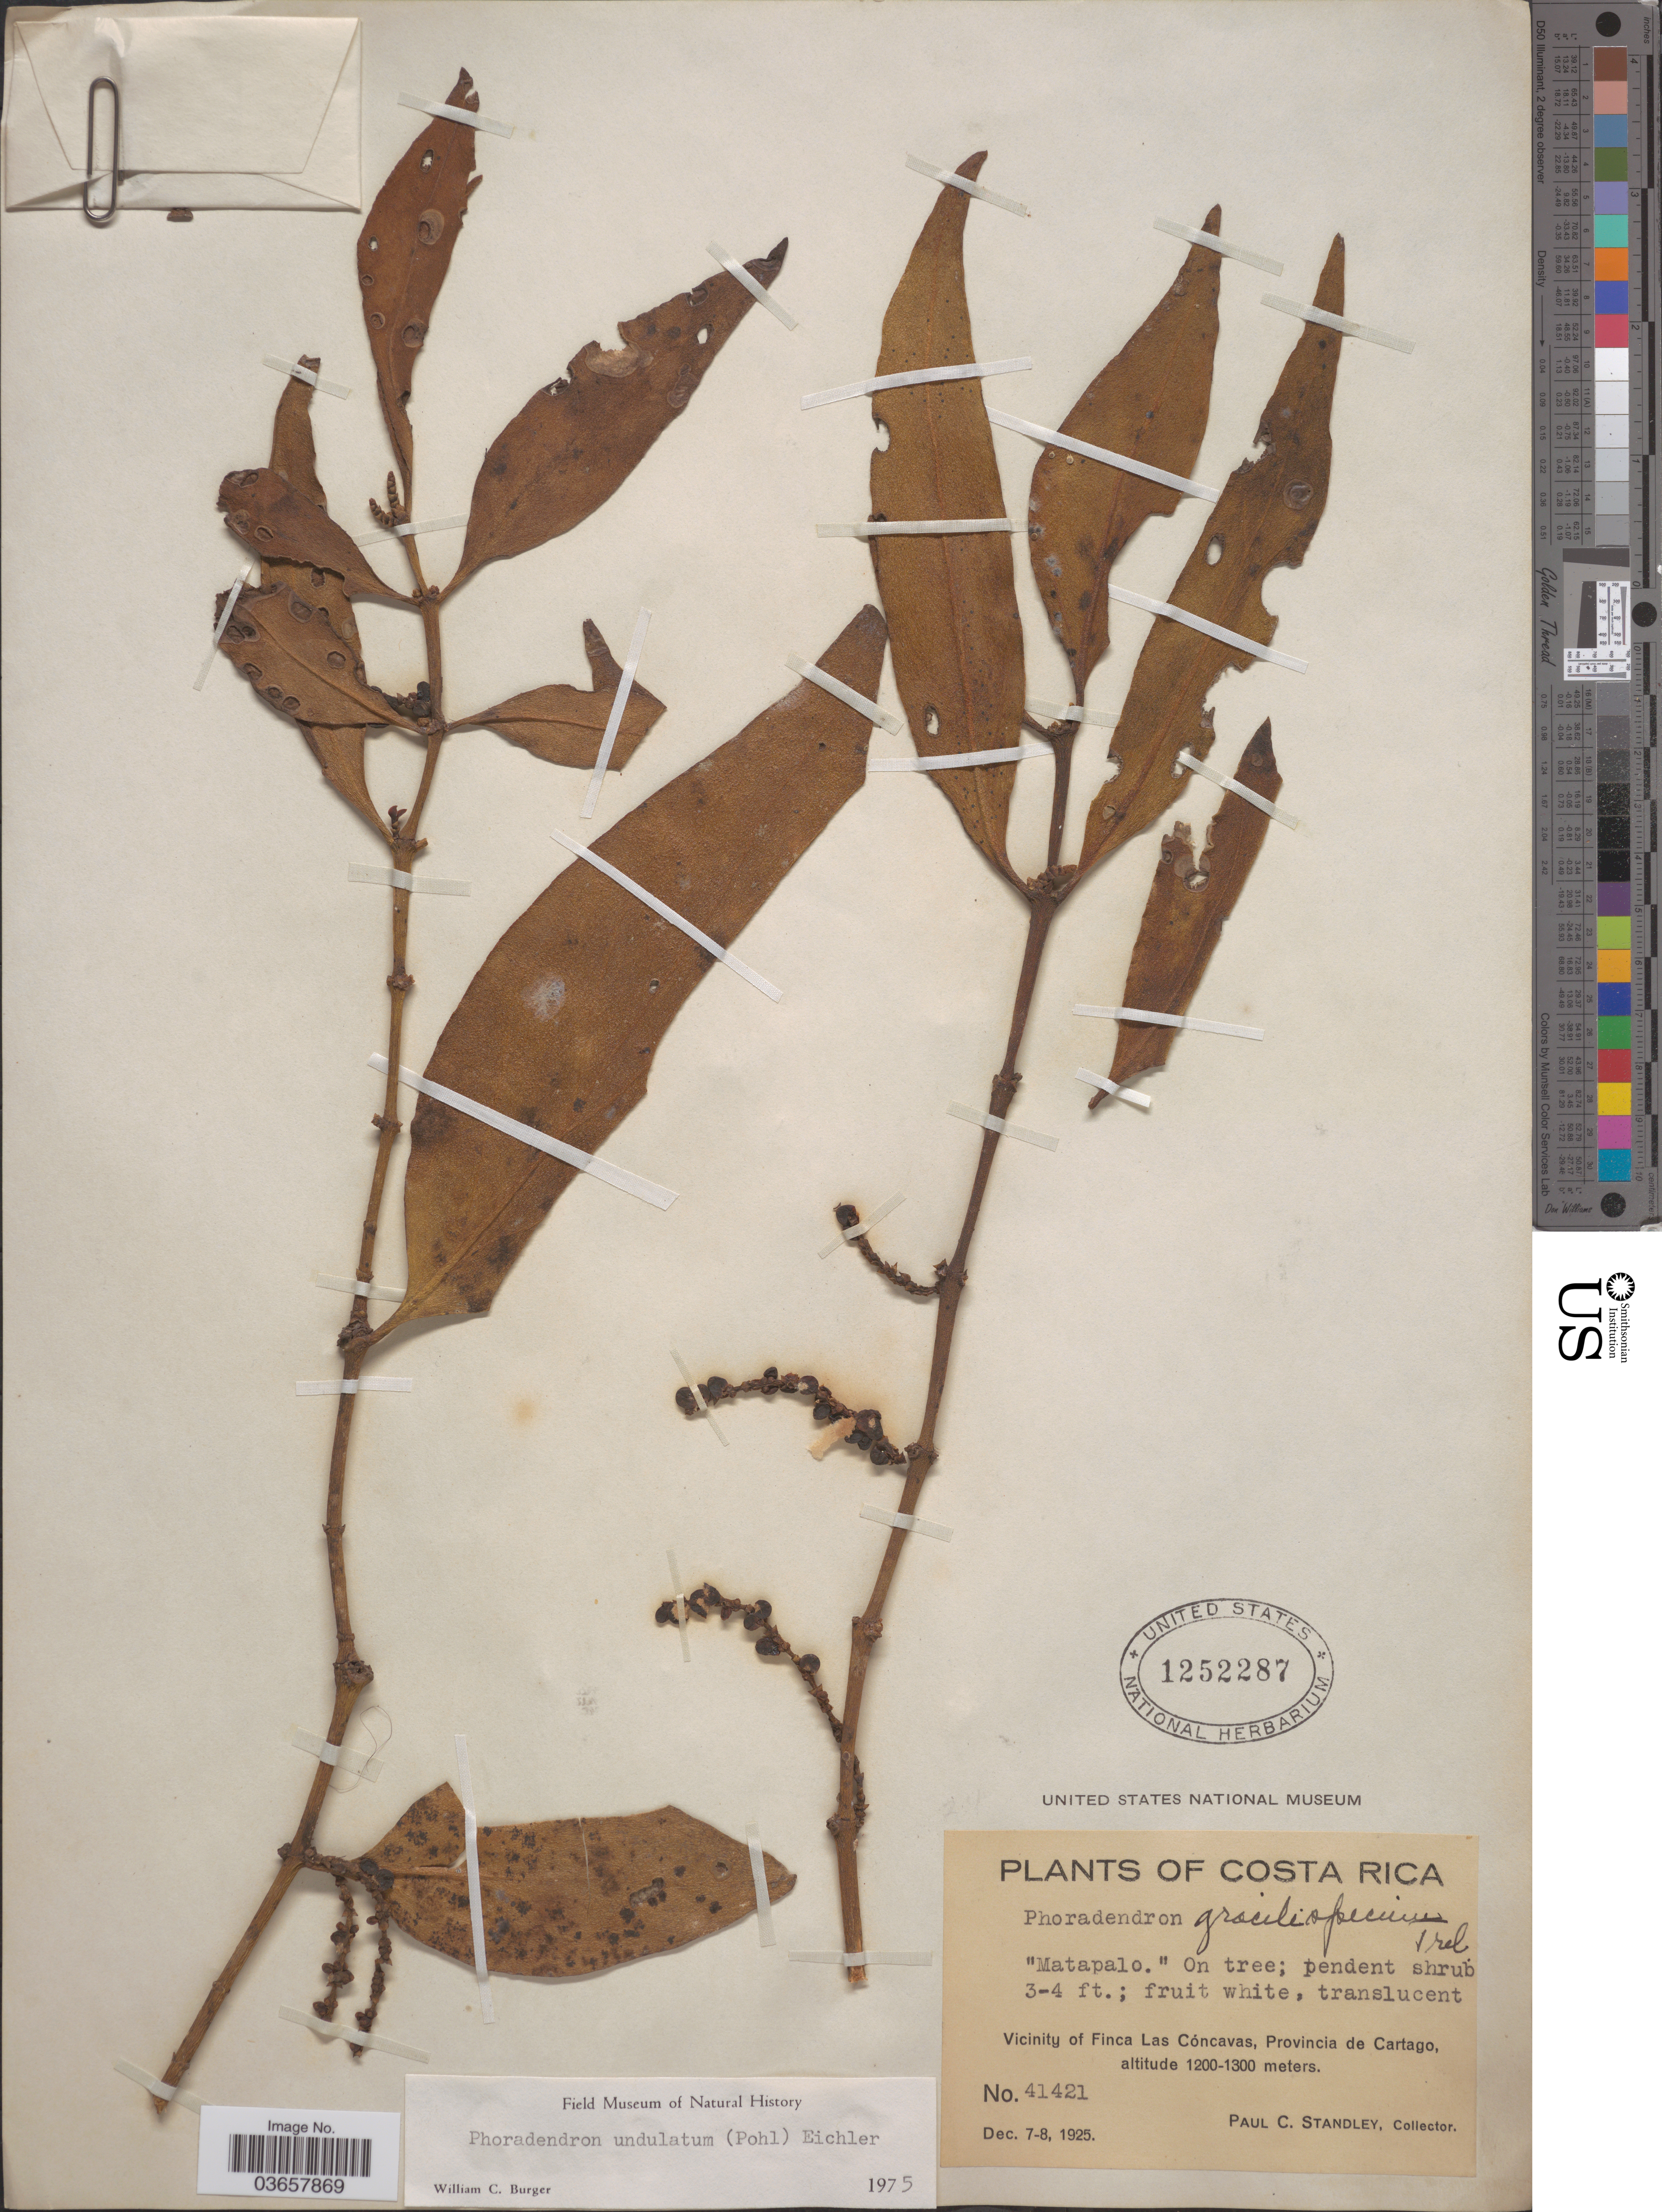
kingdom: Plantae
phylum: Tracheophyta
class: Magnoliopsida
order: Santalales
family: Viscaceae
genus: Phoradendron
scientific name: Phoradendron undulatum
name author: (Pohl ex DC.) Eichler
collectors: P. C. Standley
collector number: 41421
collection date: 1925-12-07/1925-12-08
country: Costa Rica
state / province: Cartago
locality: Vicinity of Finca Las Cóncavas.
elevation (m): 1200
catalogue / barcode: US 1252287